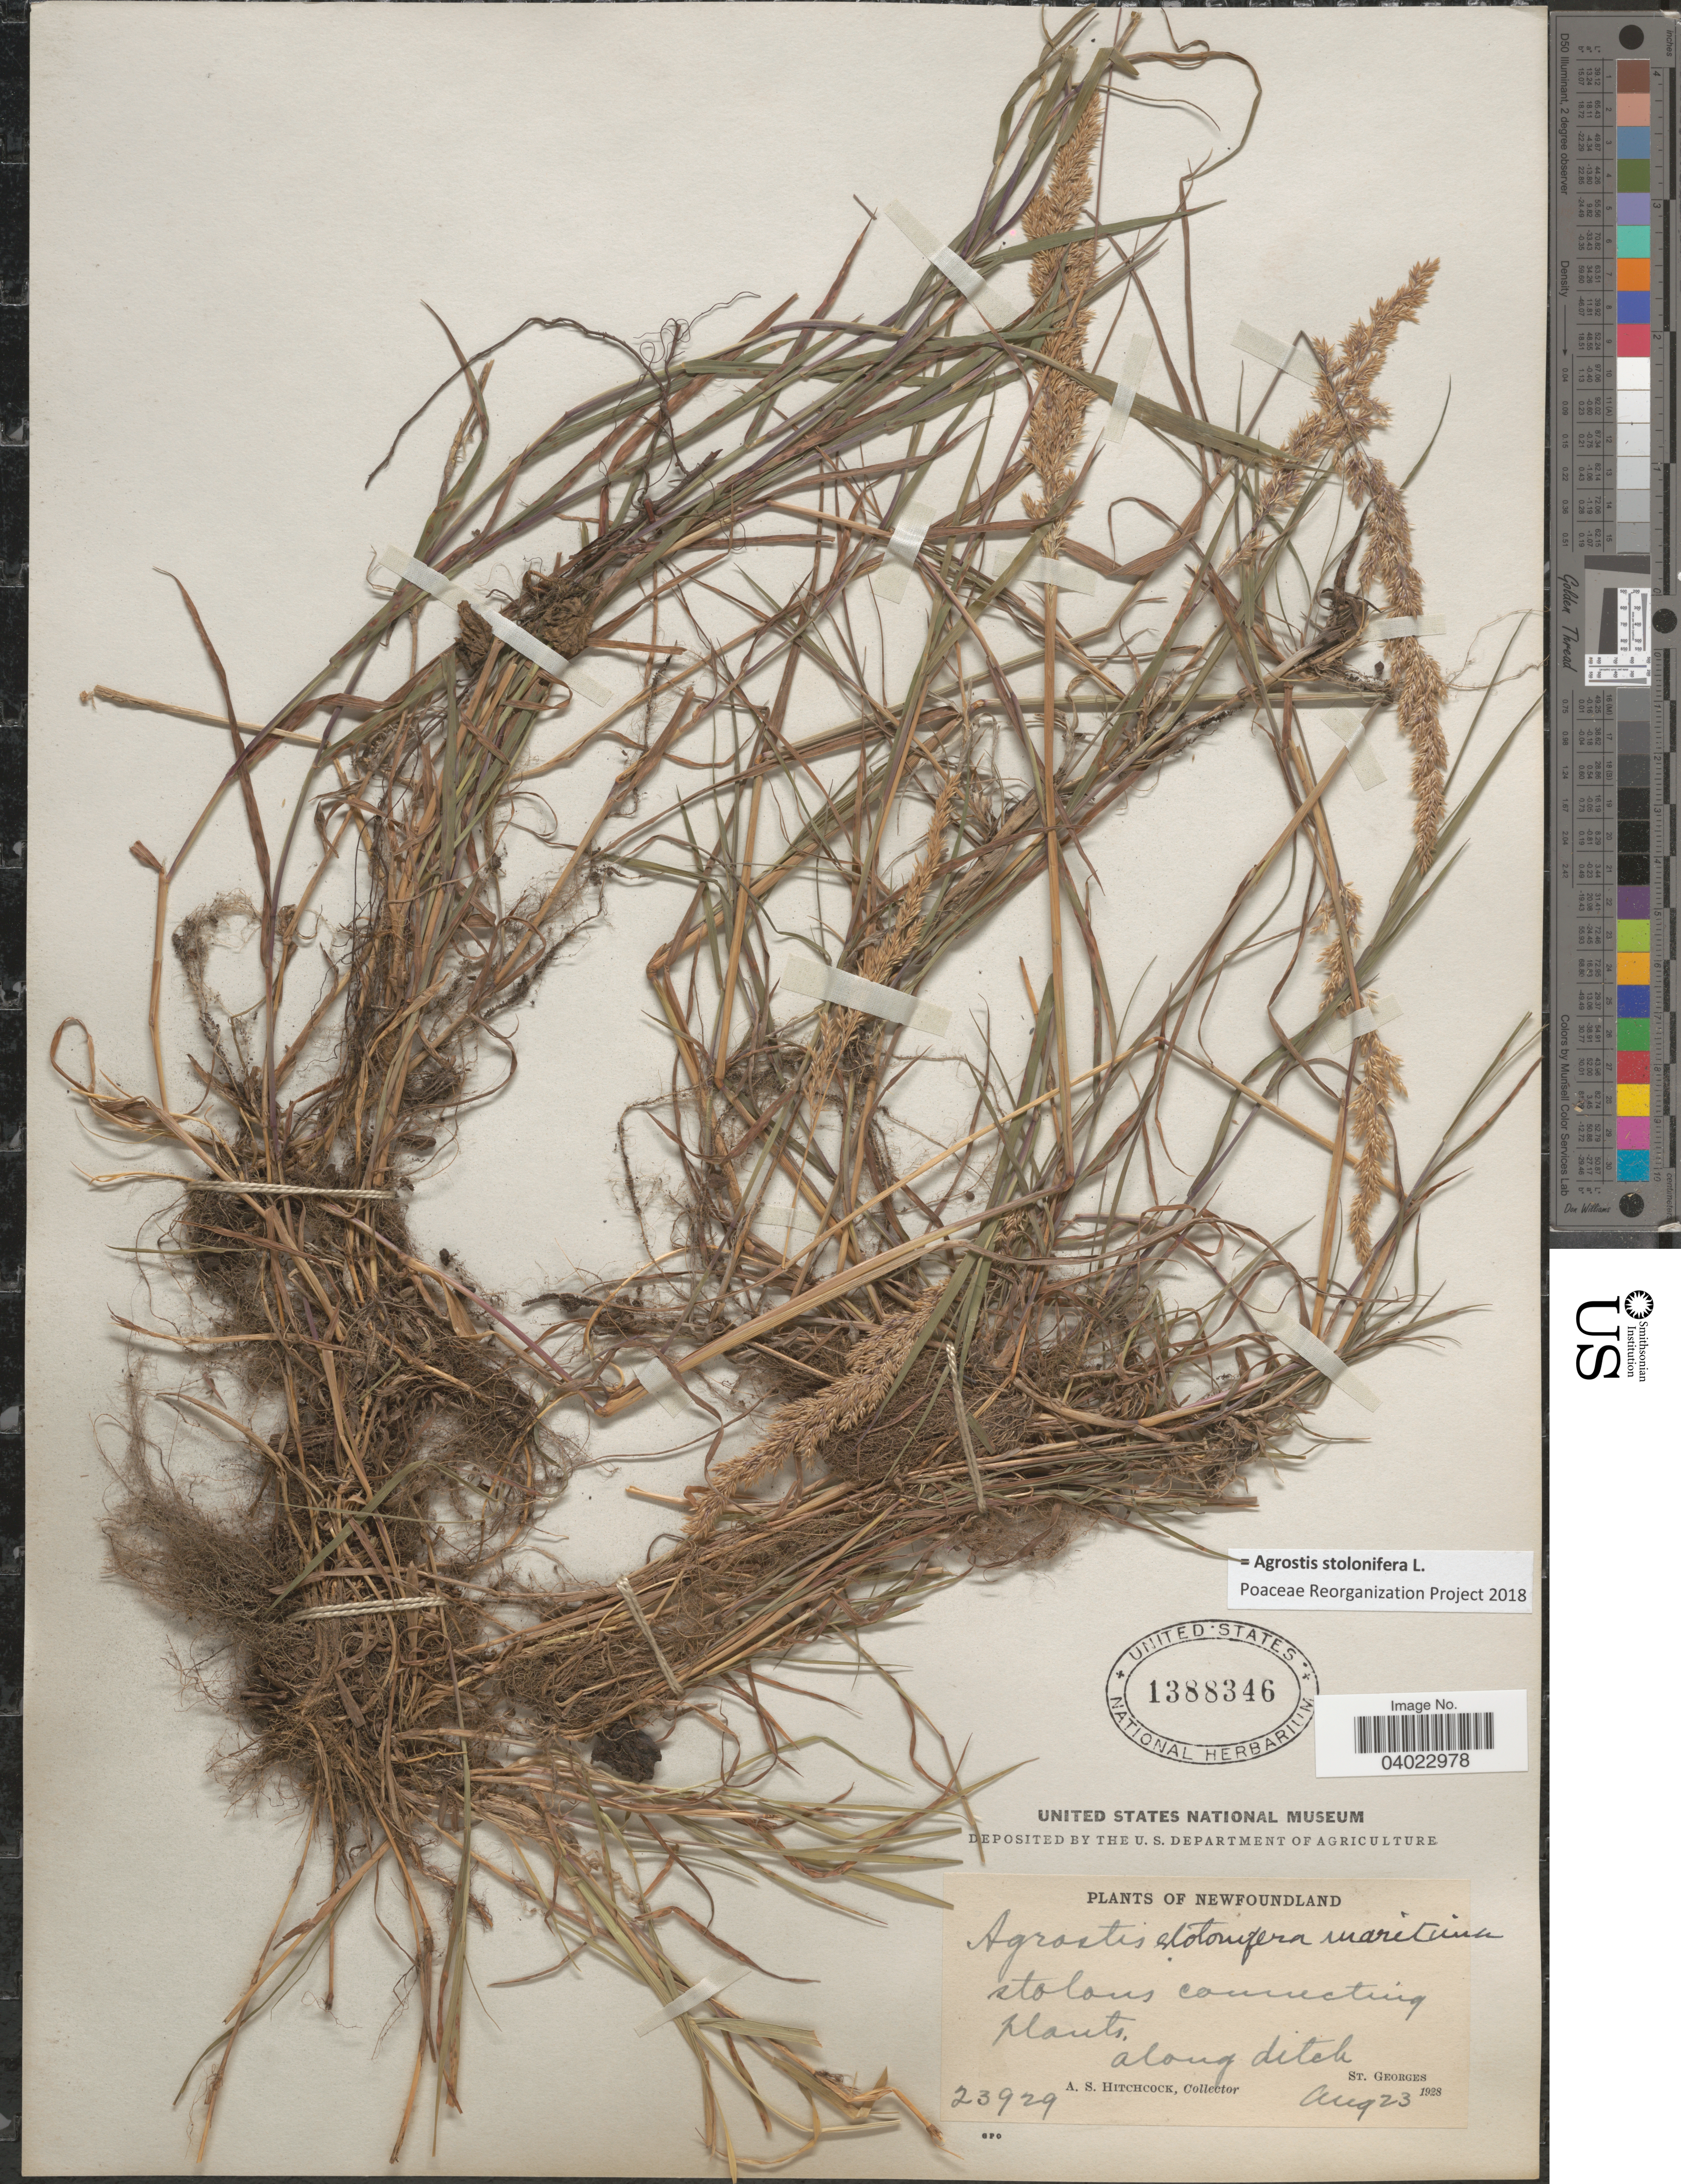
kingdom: Plantae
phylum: Tracheophyta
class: Liliopsida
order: Poales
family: Poaceae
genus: Agrostis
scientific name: Agrostis stolonifera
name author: L.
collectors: A. S. Hitchcock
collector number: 23929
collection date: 1928-08-23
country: Canada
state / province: Newfoundland and Labrador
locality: St. Georges.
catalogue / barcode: US 1388346